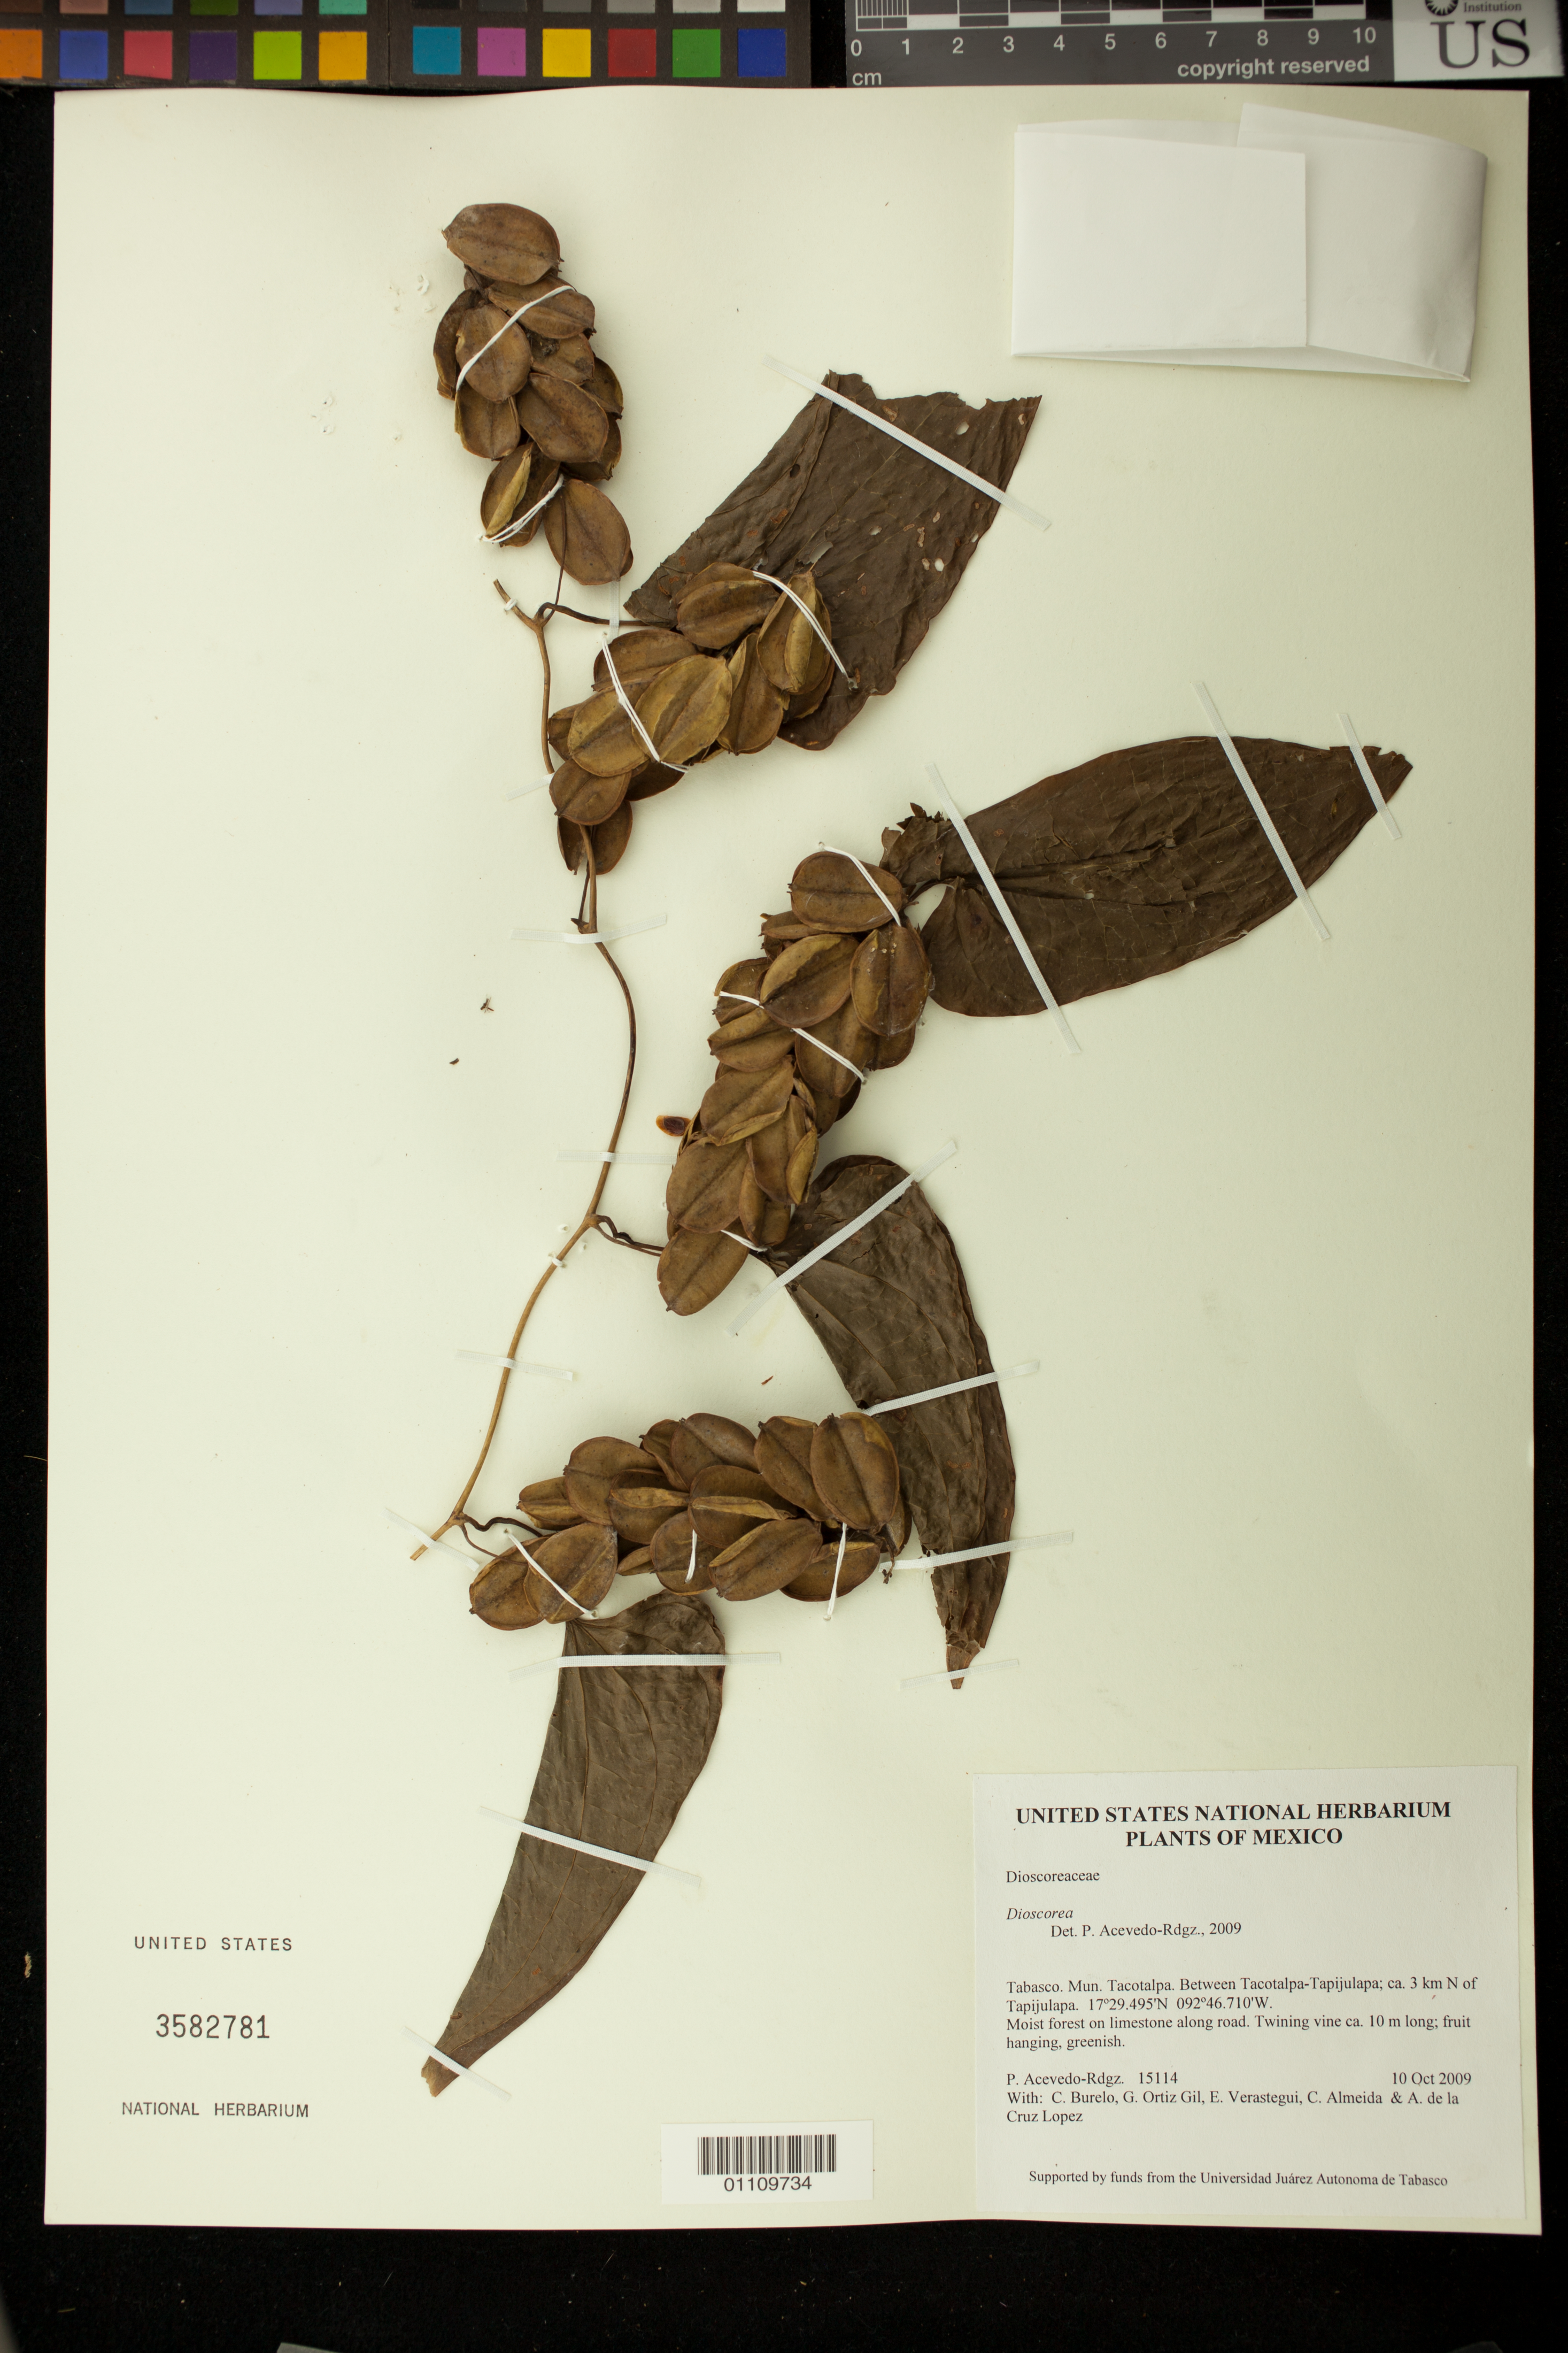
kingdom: Plantae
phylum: Tracheophyta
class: Liliopsida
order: Dioscoreales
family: Dioscoreaceae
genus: Dioscorea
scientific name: Dioscorea sp.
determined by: Acevedo-Rodríguez, P., (BOT), Smithsonian Institution - National Museum of Natural History (UNITED STATES)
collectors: P. Acevedo-Rodr., C. Burelo, G. Ortiz, E. Verastegui, C. Almeida & A. de la Cruz Lopez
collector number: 15114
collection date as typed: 10 Oct 2009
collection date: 2009-10-10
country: Mexico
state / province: Tabasco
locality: Mun. Tacotalpa. Between Tacotalpa-Tapijulapa; ca. 3 km N of Tapijulapa.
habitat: Moist forest on limestone along road.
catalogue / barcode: US 3582781